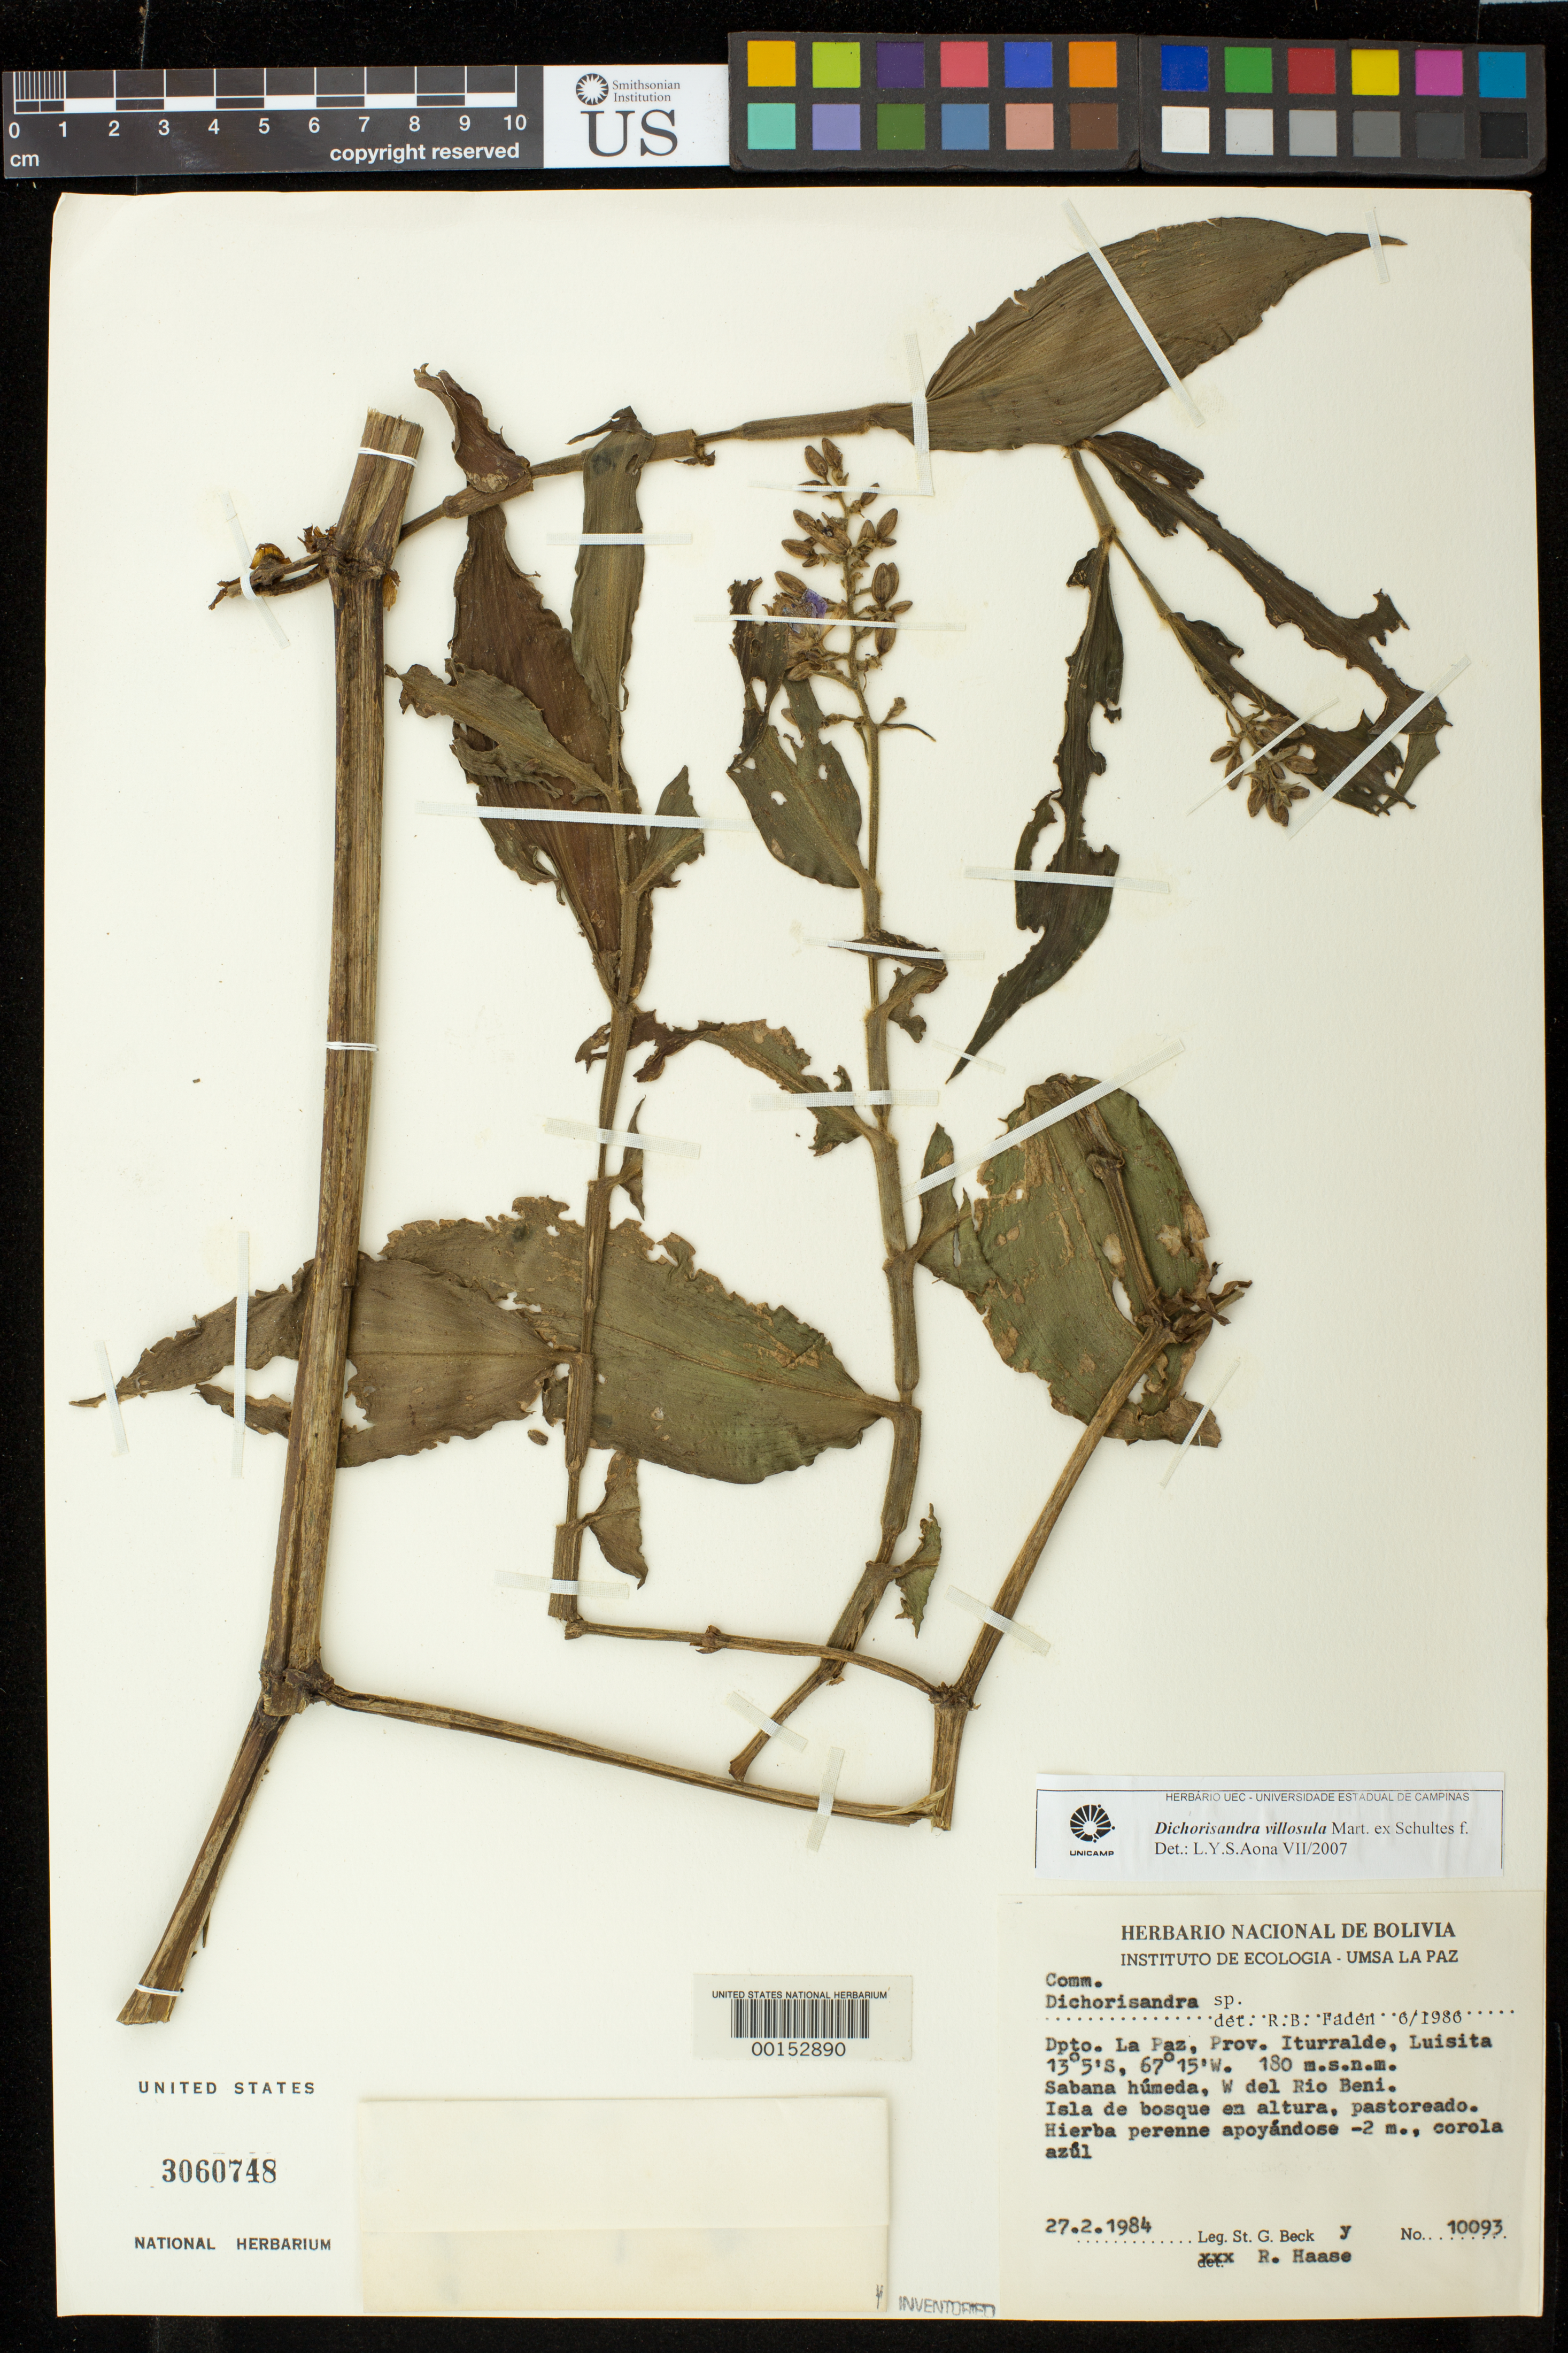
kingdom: Plantae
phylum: Tracheophyta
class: Liliopsida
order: Commelinales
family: Commelinaceae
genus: Dichorisandra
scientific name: Dichorisandra villosula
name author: Mart. ex Schult. f.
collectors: S. G. Beck & R. Haase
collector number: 10093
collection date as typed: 27 Feb 1984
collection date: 1984-02-27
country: Bolivia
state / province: La Paz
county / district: Iturralde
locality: Luisita, W of Rio Beni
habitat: Moist savanna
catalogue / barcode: US 3060748